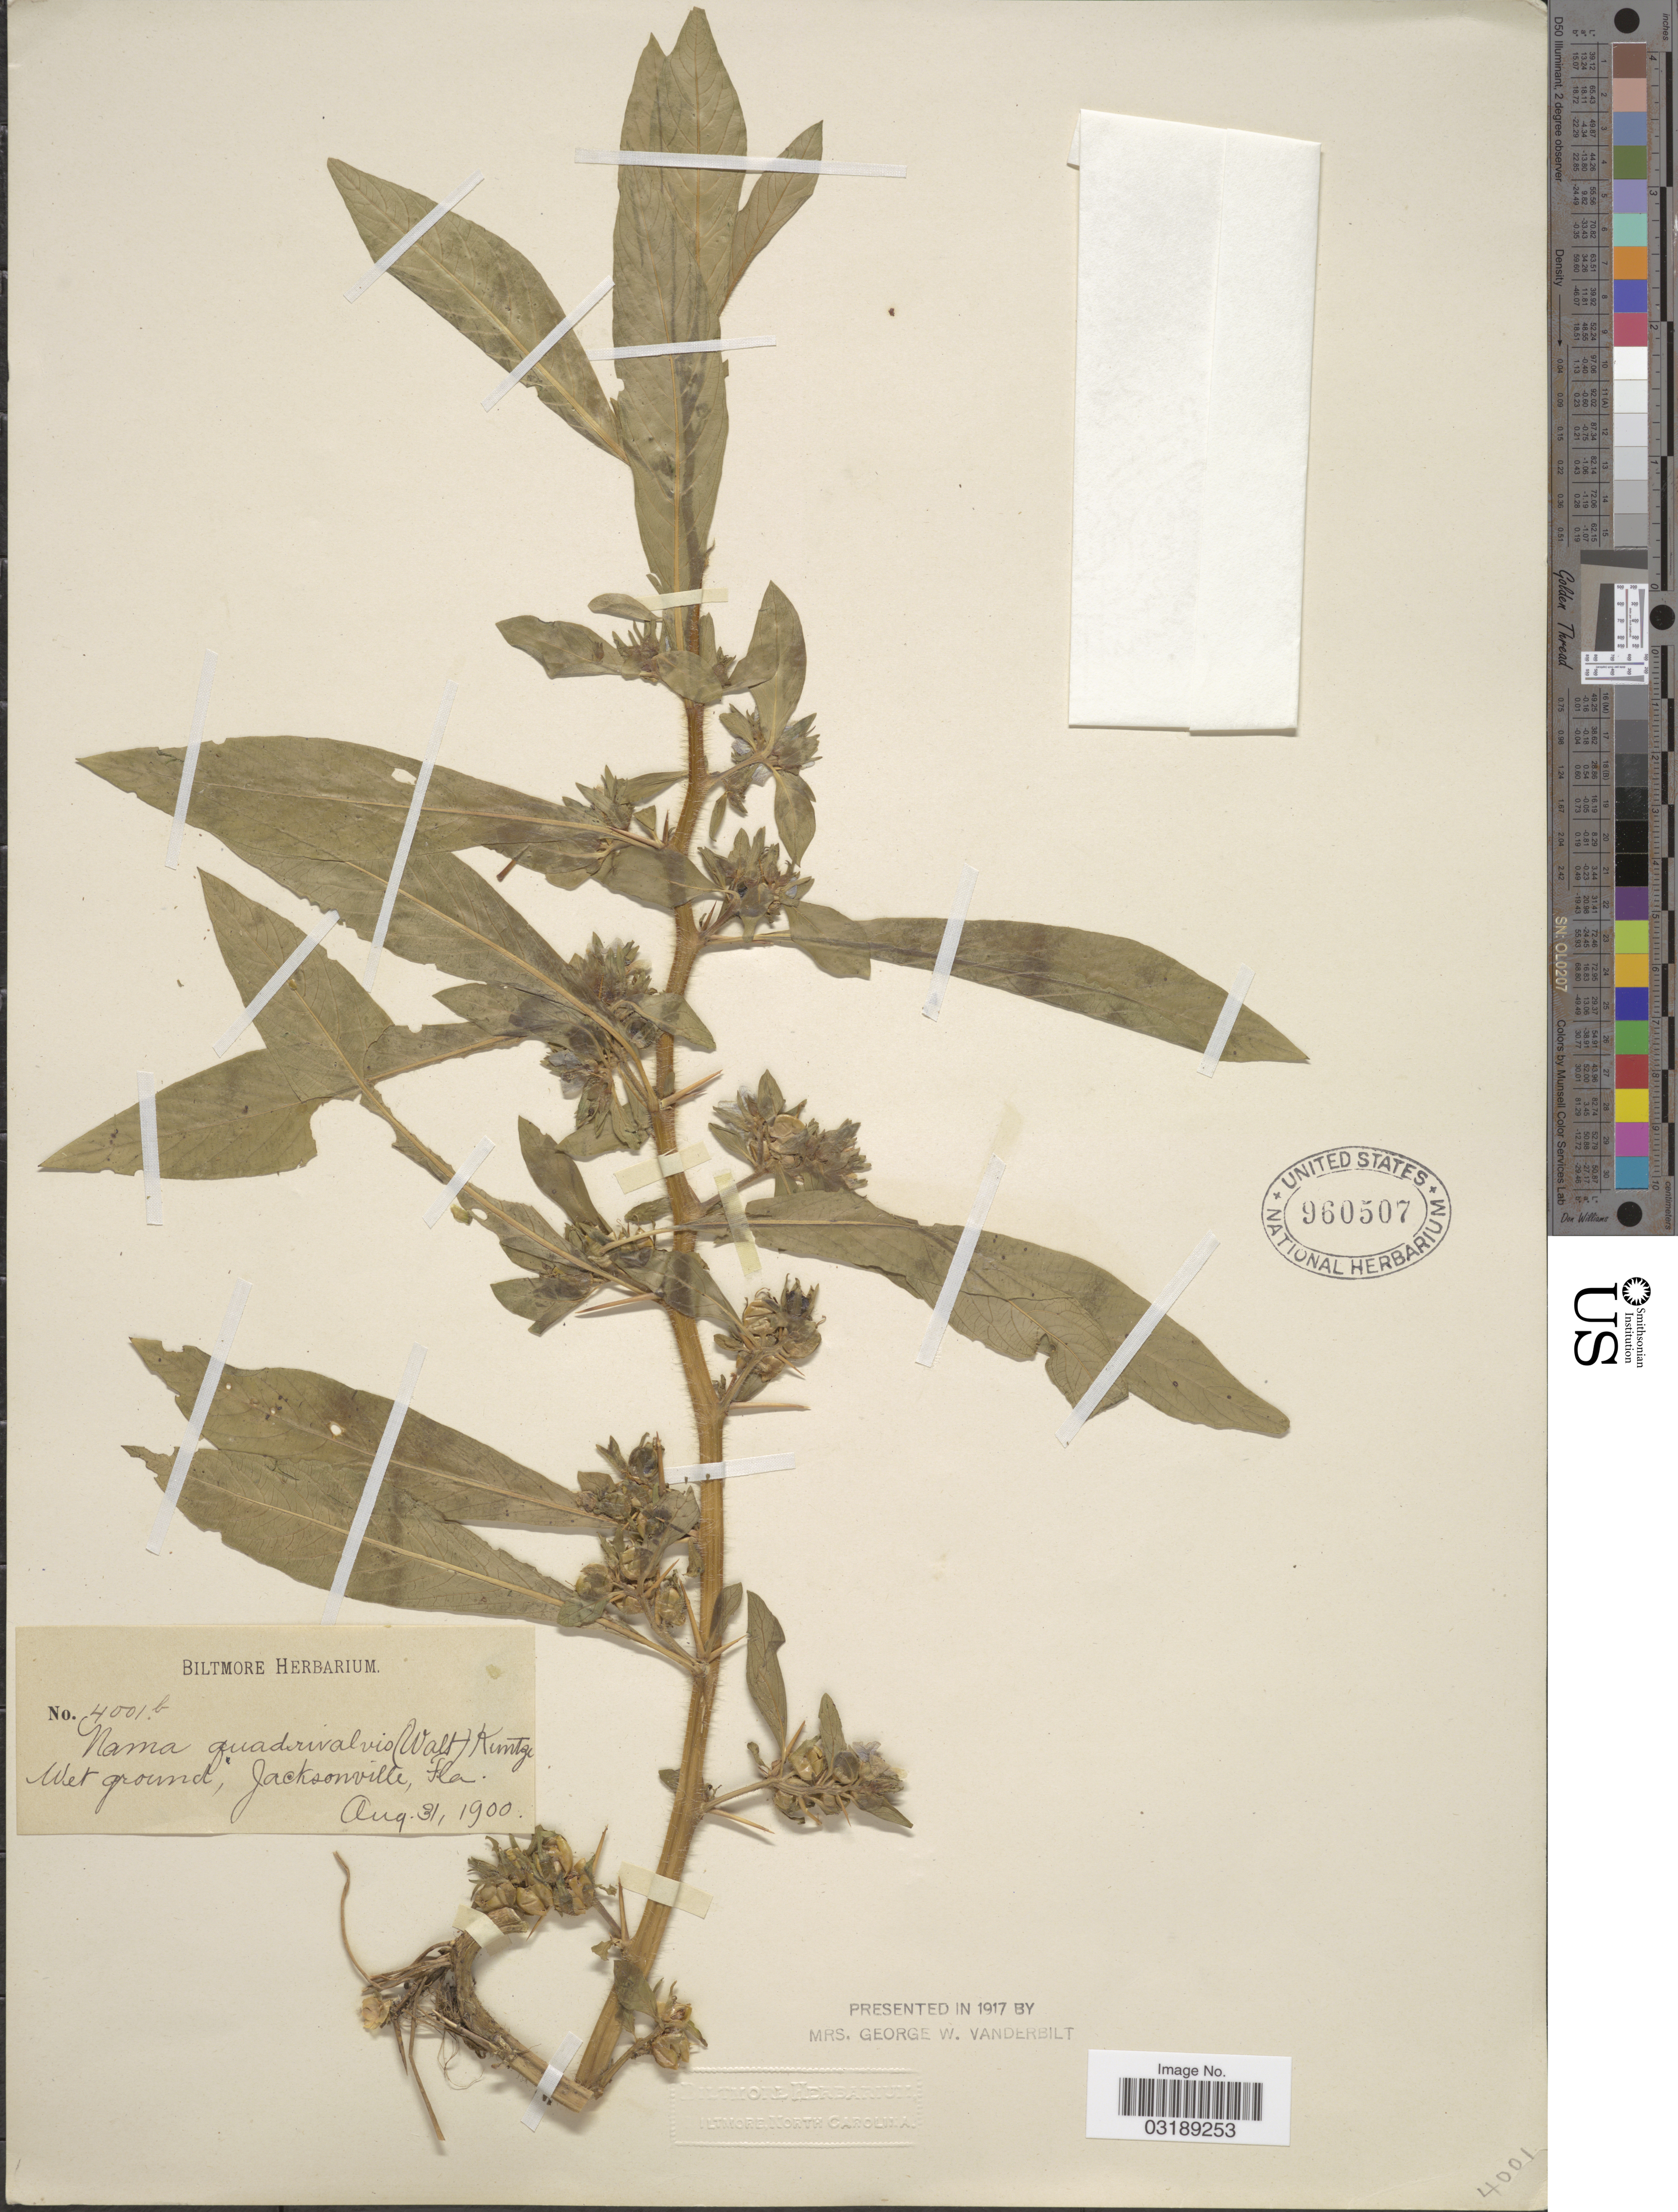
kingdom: Plantae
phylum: Tracheophyta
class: Magnoliopsida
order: Boraginales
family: Namaceae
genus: Nama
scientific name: Nama quadrivalvis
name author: (Walter) Kuntze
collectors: ex herb. Biltmore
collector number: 4001b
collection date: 1900-08-31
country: United States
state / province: Florida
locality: Wet ground, Jacksonville, Fla.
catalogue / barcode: US 960507